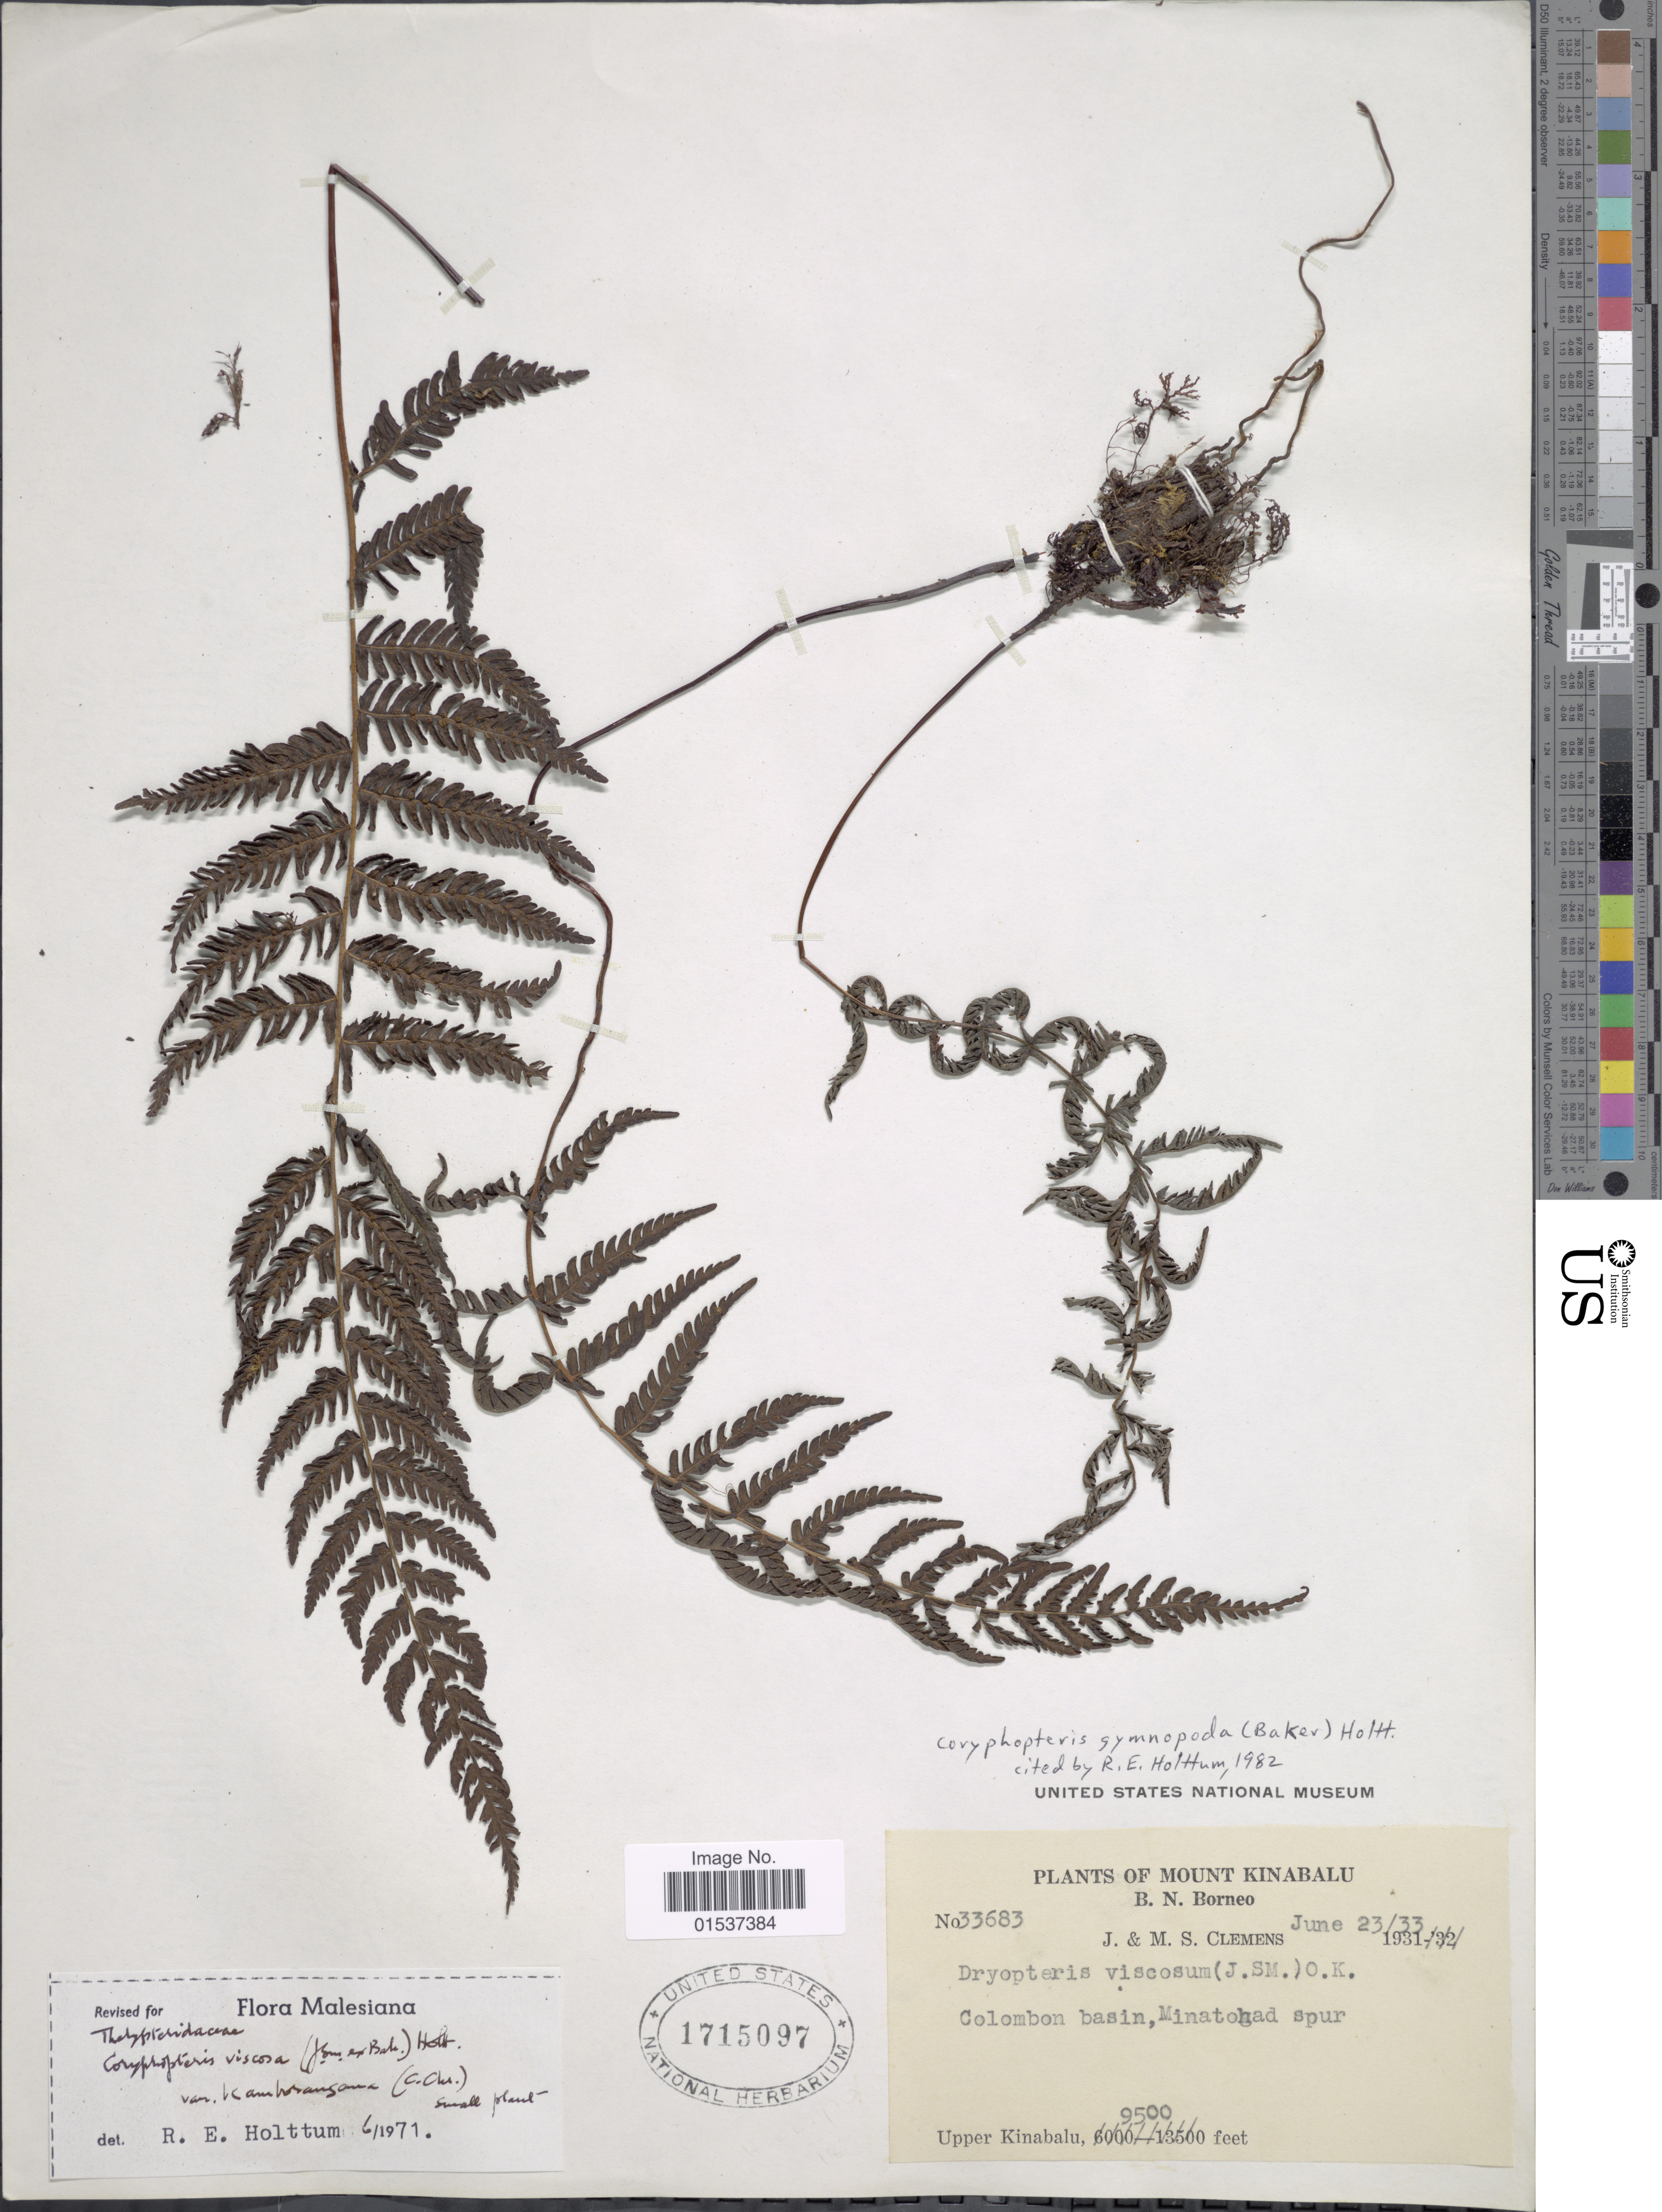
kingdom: Plantae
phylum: Tracheophyta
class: Polypodiopsida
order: Polypodiales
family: Thelypteridaceae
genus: Coryphopteris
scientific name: Coryphopteris gymnopoda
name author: (Baker) Holttum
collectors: J. Clemens & M. S. Clemens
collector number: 33683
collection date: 1933-06-23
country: Malaysia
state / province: Sabah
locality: Mount Kinabalu, B.N.Borneo. Upper Kinabalu.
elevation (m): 2896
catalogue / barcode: US 1715097